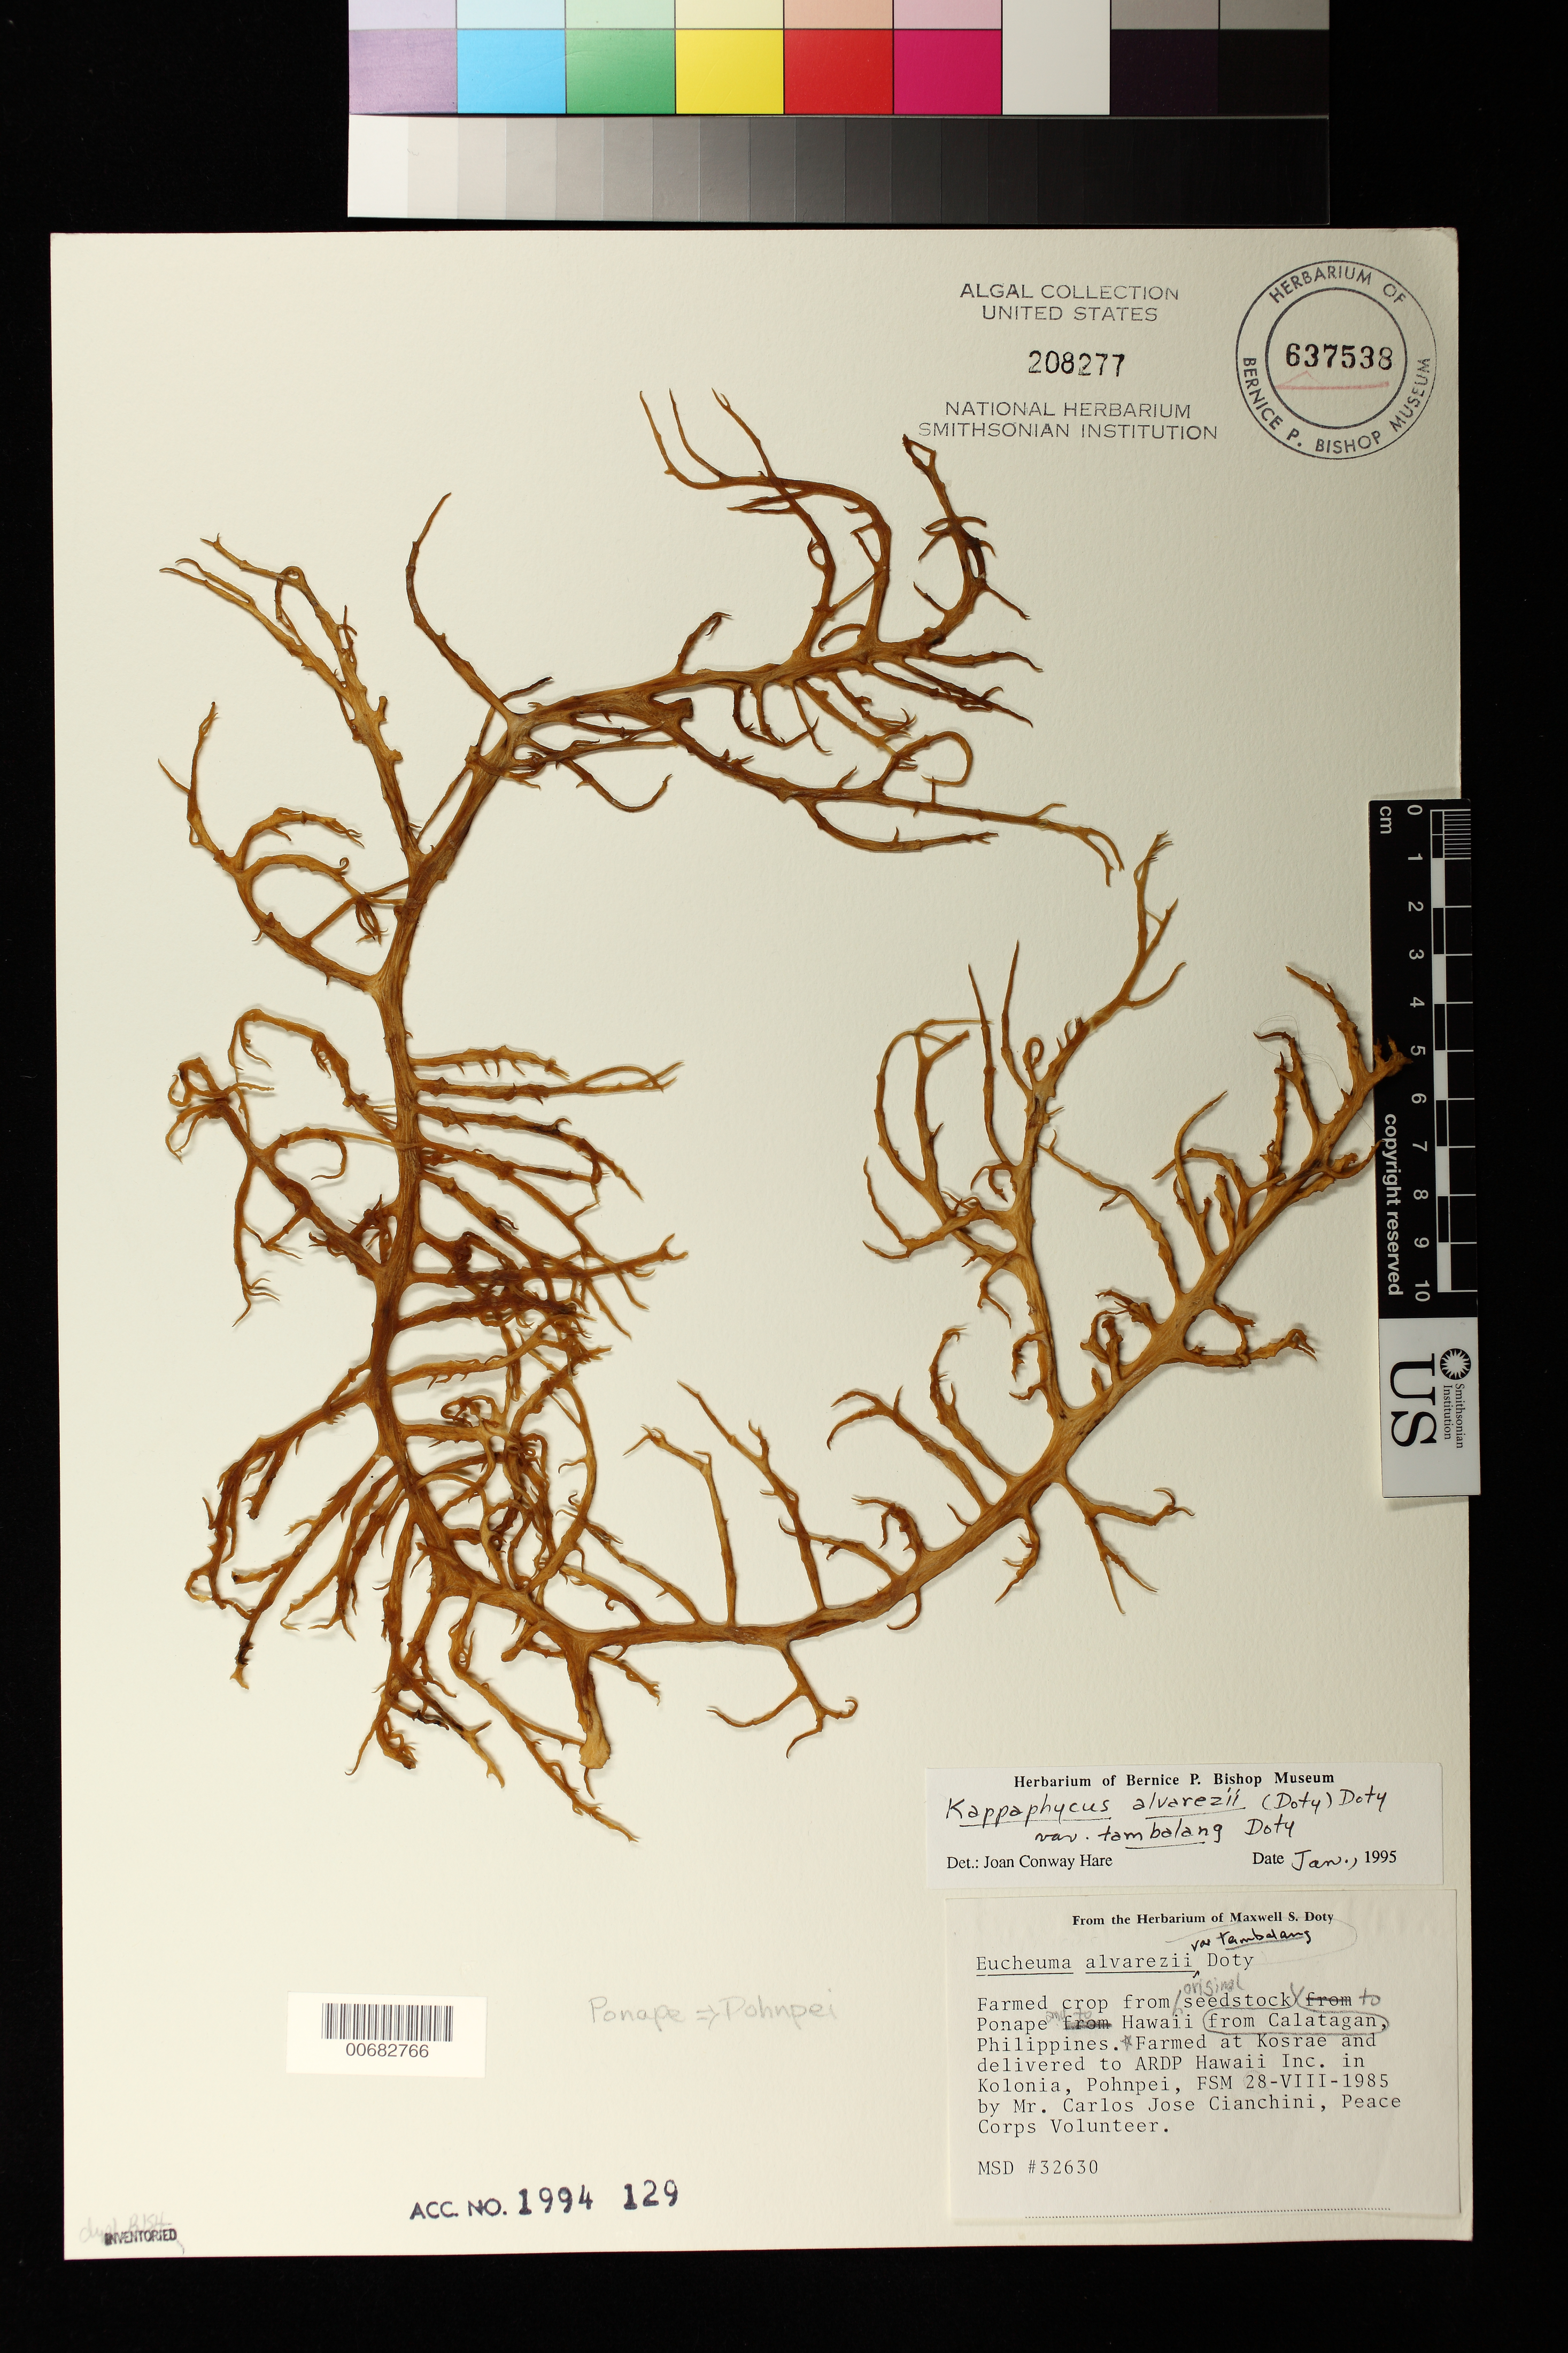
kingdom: Plantae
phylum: Rhodophyta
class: Florideophyceae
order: Gigartinales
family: Solieriaceae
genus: Kappaphycus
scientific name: Kappaphycus alvarezii var. tambalang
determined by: Hare, Joan Conway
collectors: C. Cianchini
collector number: MSD 32630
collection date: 1985-08-28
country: Micronesia, Federated States of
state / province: Kosrae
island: Kosrae [Kusaie]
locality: Farmed at Kosrae and delivered to ARDP Hawaii Inc. in Kolonia, Pohnpei, by Mr. Carlos Jose Cianchini, Peace Corps Volunteer; original seedstock from Calatagan, Philippines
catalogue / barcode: US 208277